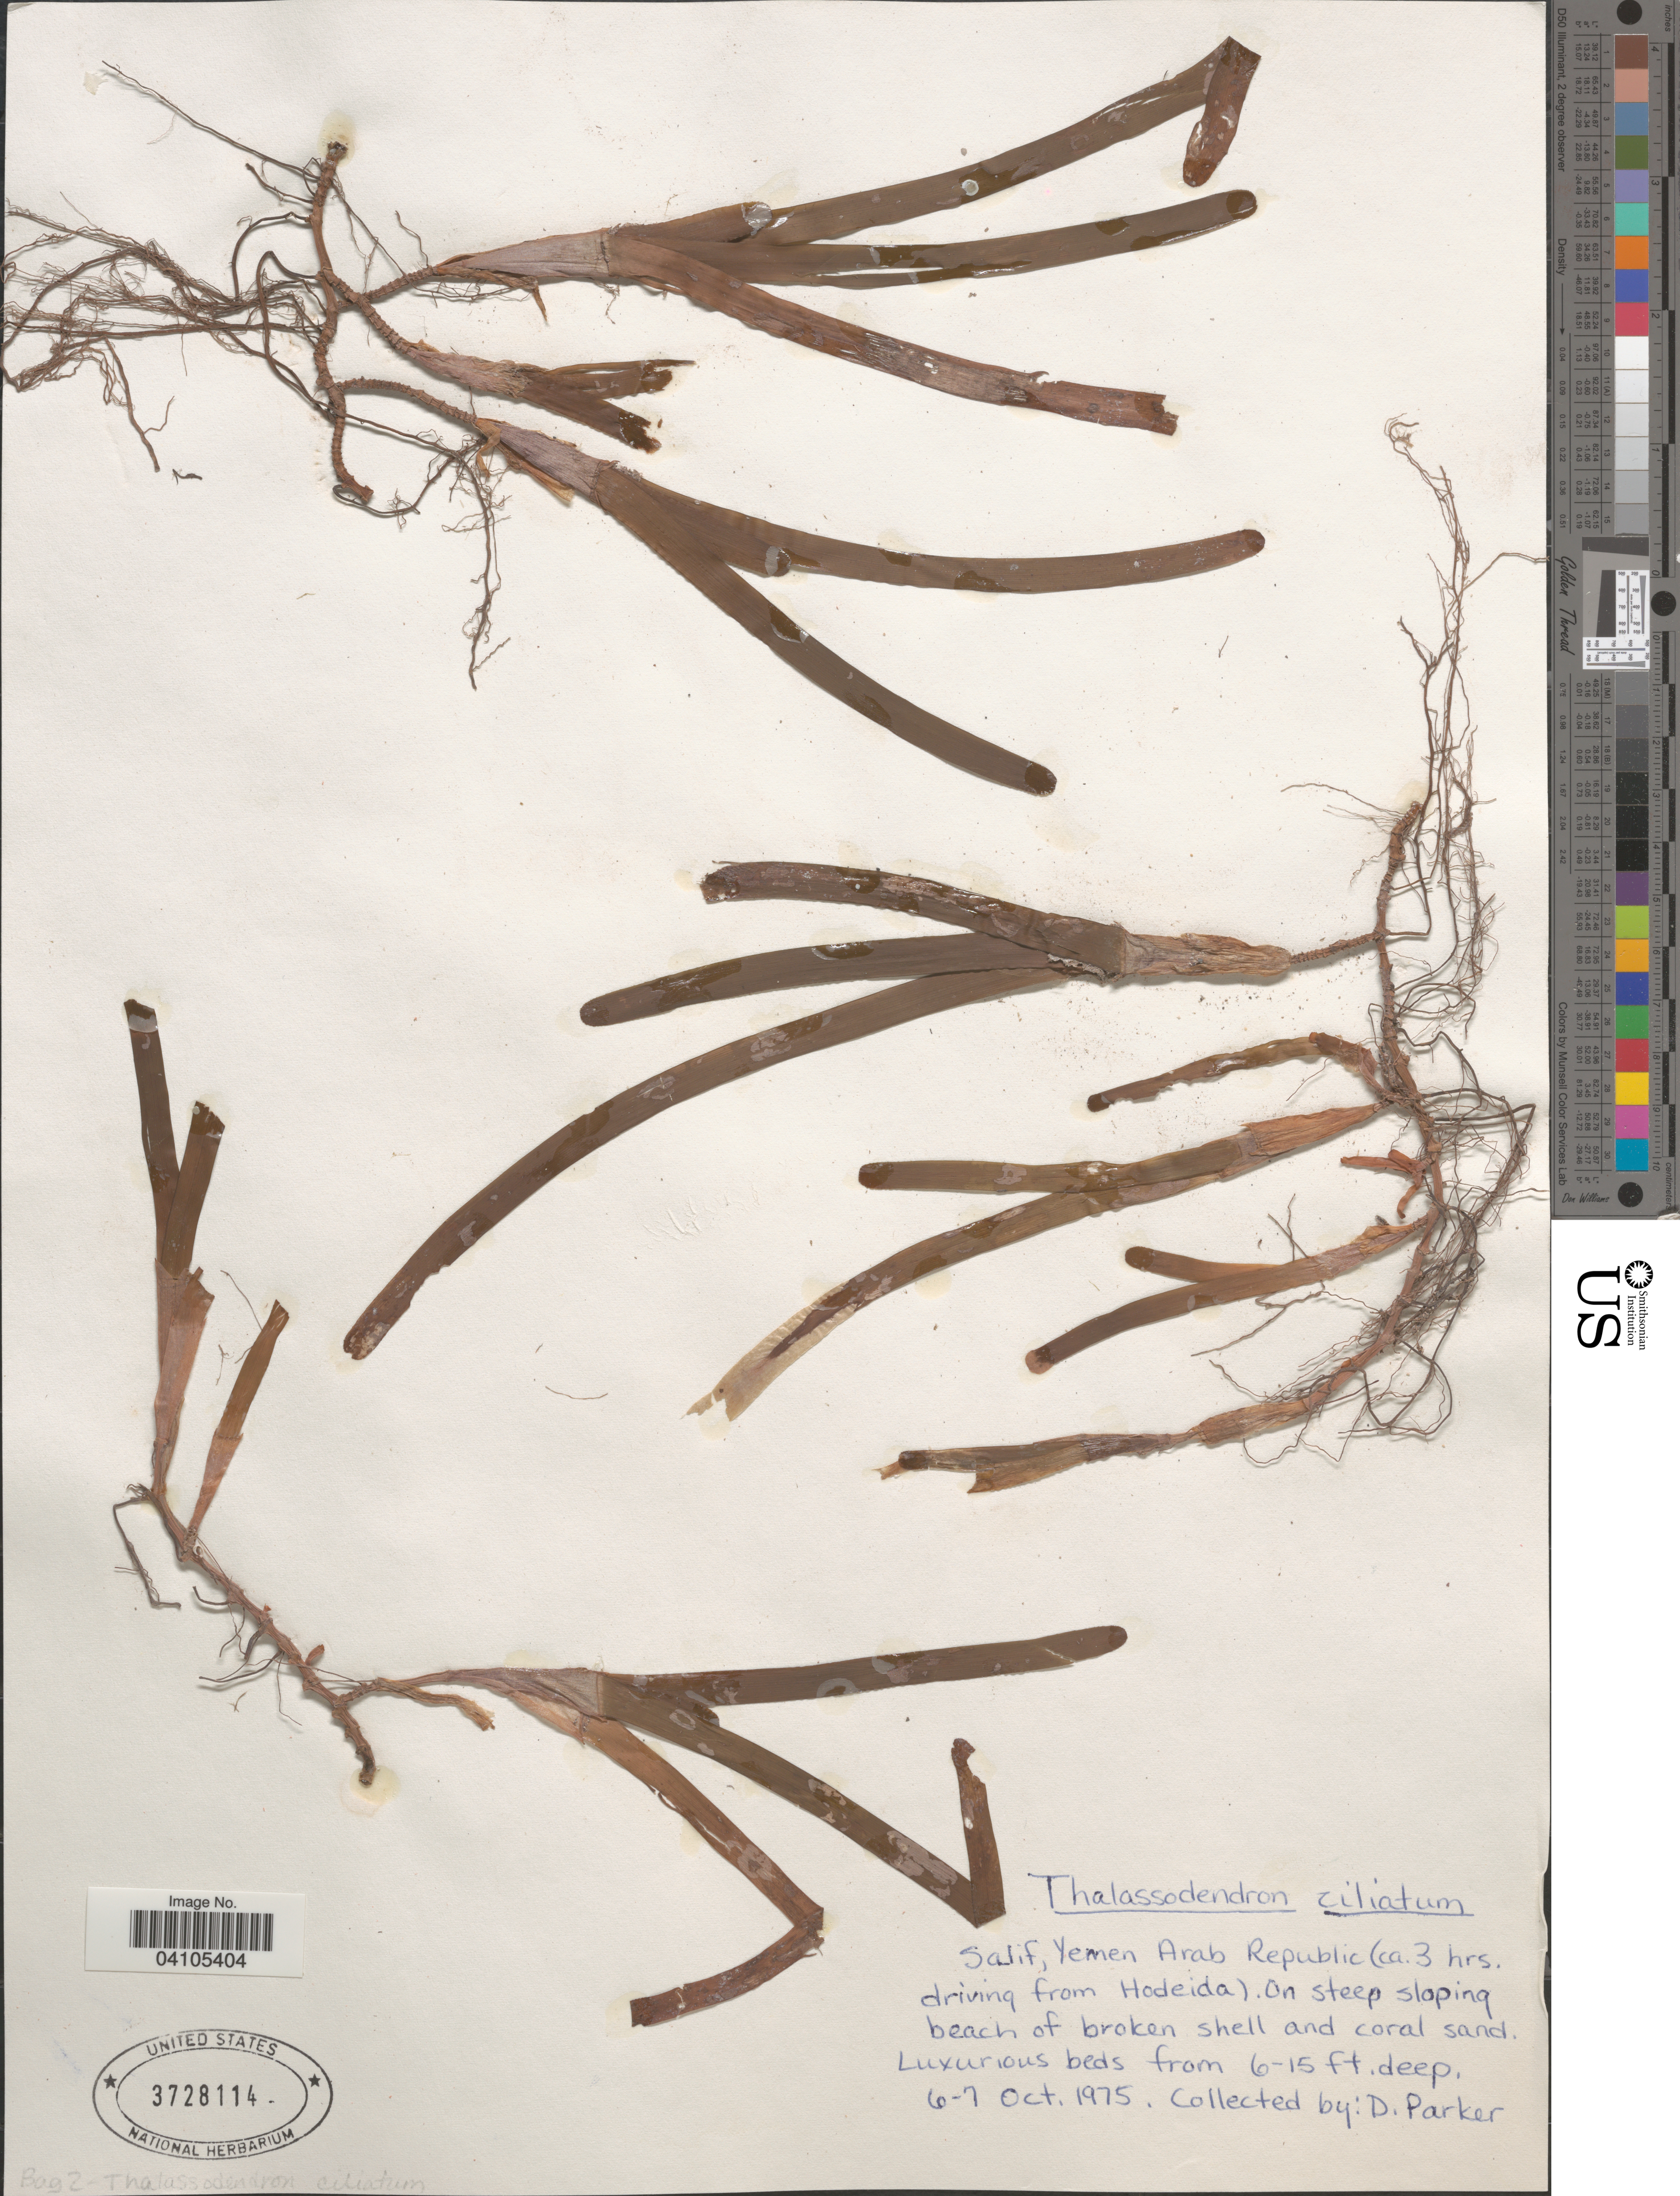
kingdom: Plantae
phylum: Tracheophyta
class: Liliopsida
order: Alismatales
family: Cymodoceaceae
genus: Thalassodendron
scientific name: Thalassodendron ciliatum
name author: (Forssk.) Hartog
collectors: D. Parker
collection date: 1975-10-06/1975-10-07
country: Yemen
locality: Salif, Yemen Arab Republic (ca. 3 hrs. driving from Hodeida).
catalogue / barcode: US 3728114